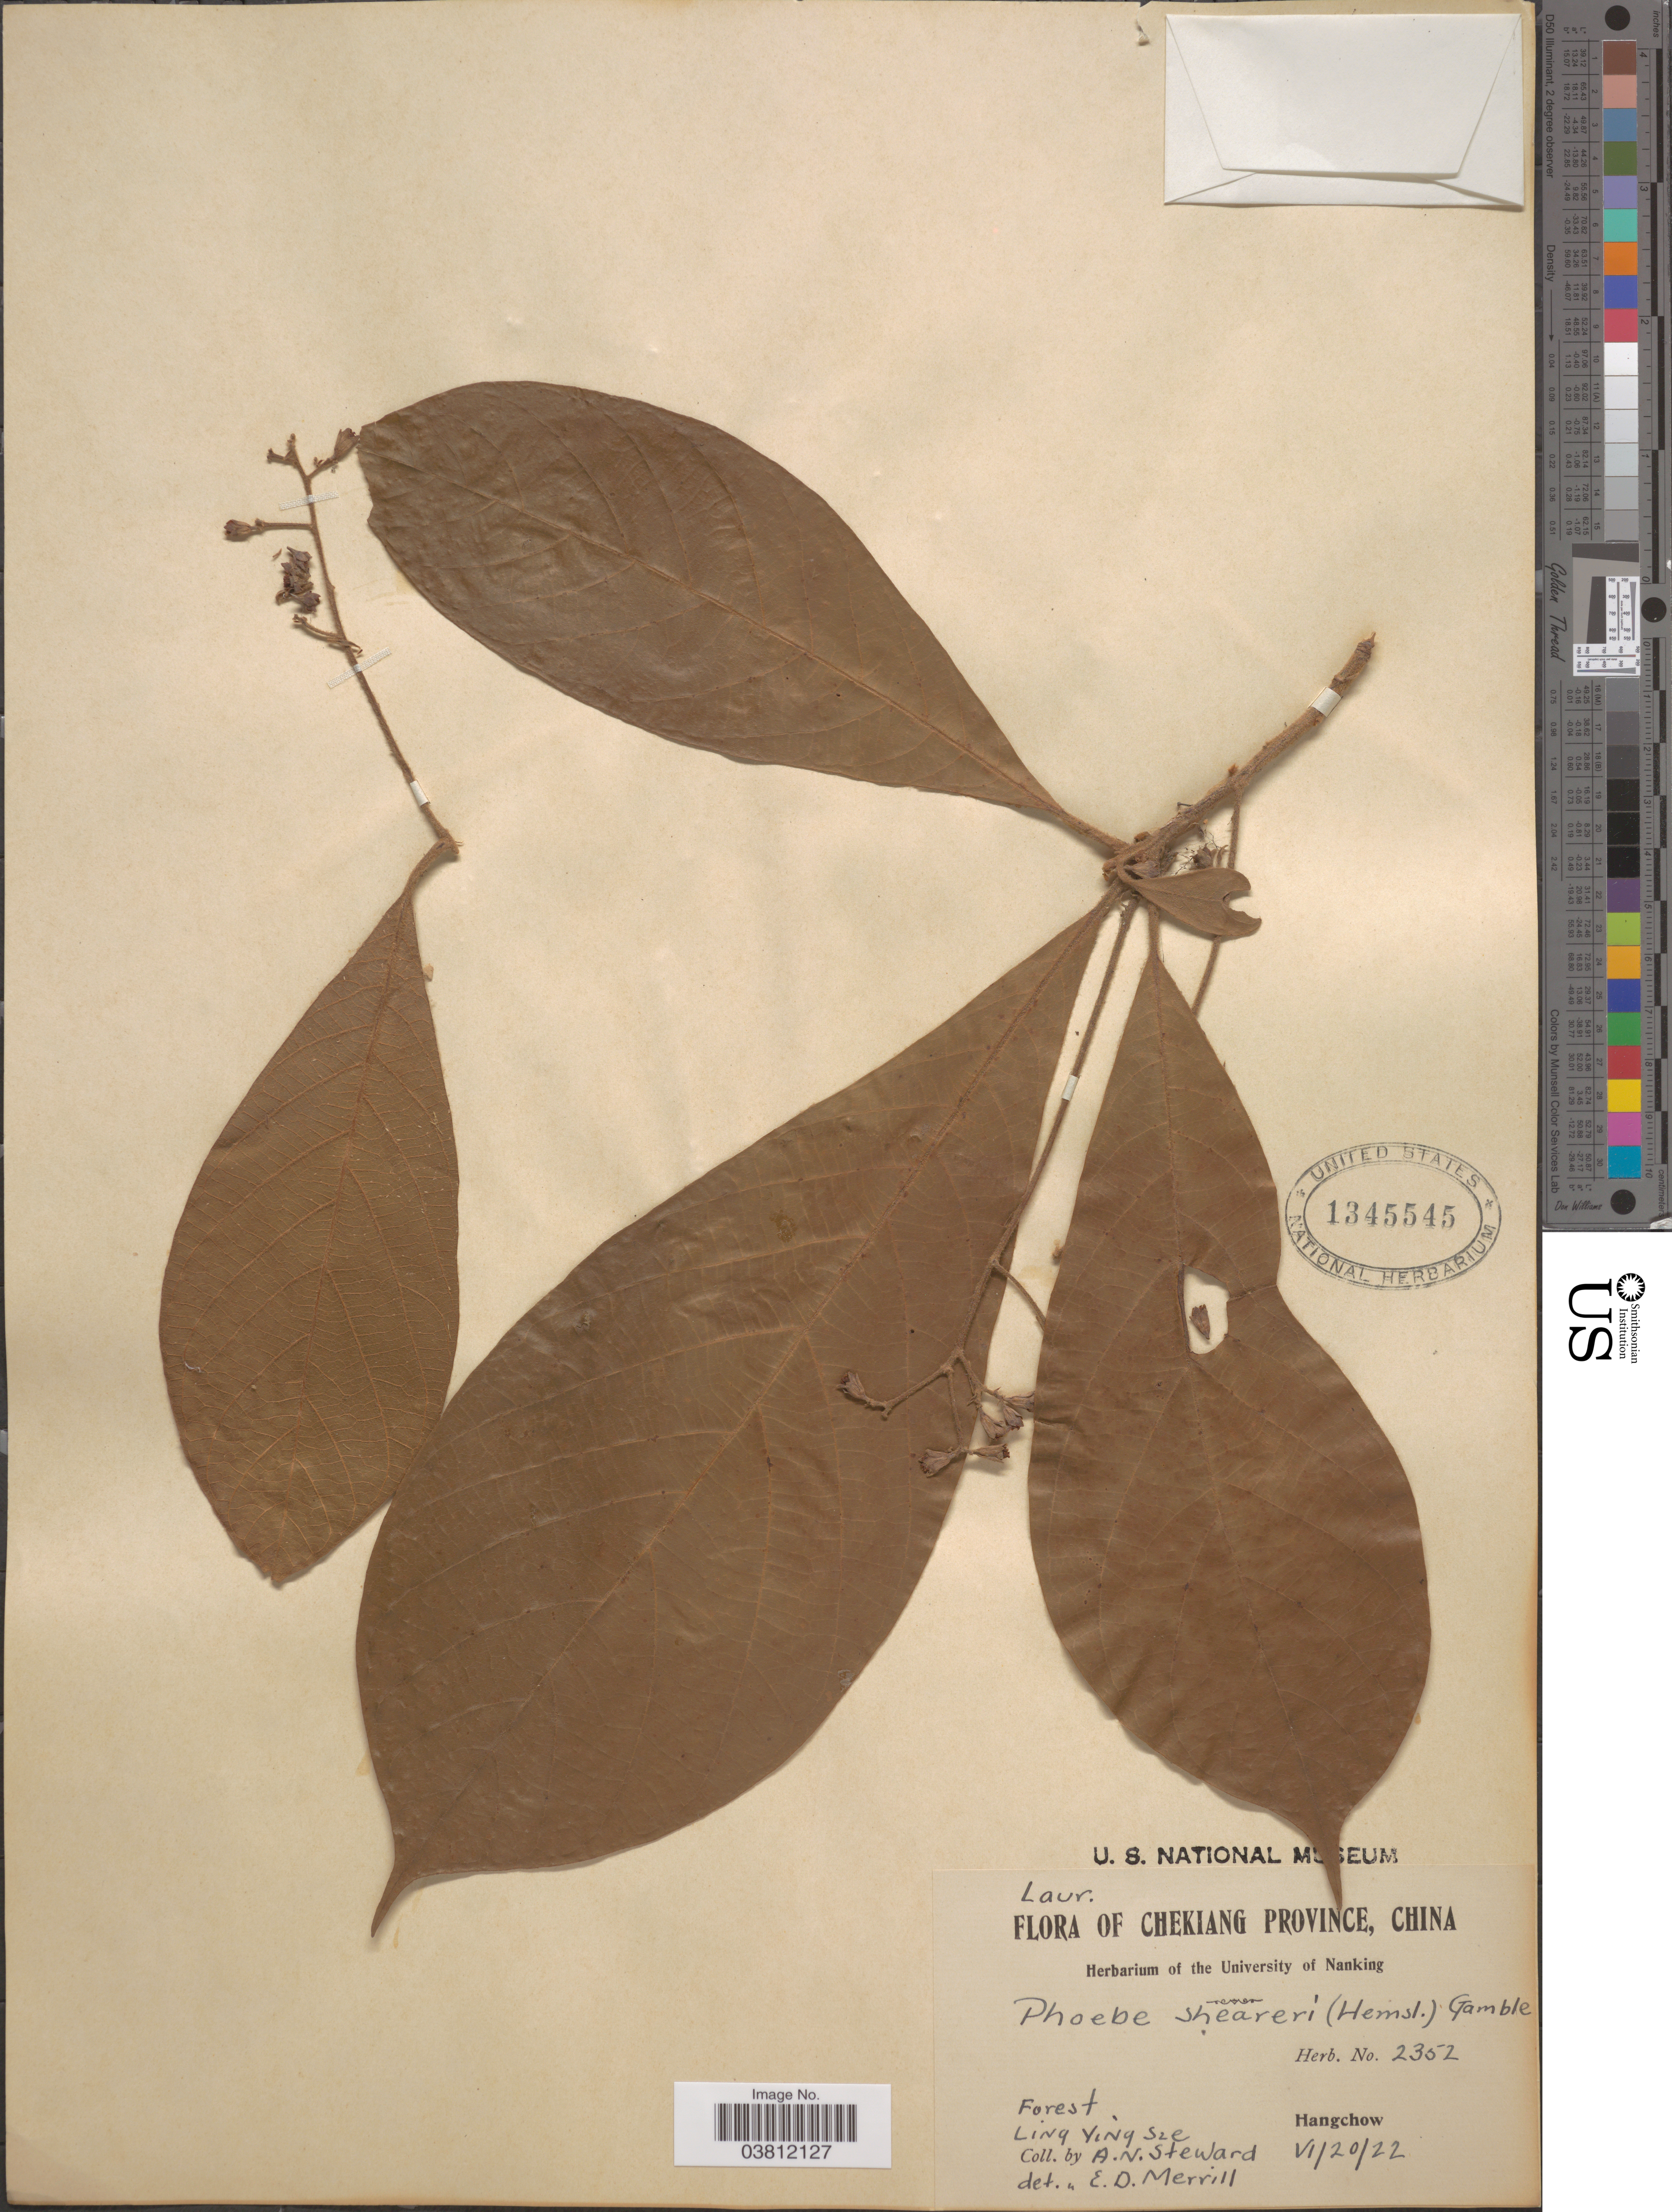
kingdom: Plantae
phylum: Tracheophyta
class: Magnoliopsida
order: Laurales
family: Lauraceae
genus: Phoebe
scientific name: Phoebe sheareri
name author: (Hemsl.) Gamble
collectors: A. N. Steward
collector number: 2352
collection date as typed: Transcribed d/m/y: 20/6/22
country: China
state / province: Zhejiang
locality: Chekiang Province. Ling Ying Sze.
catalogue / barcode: US 1345545